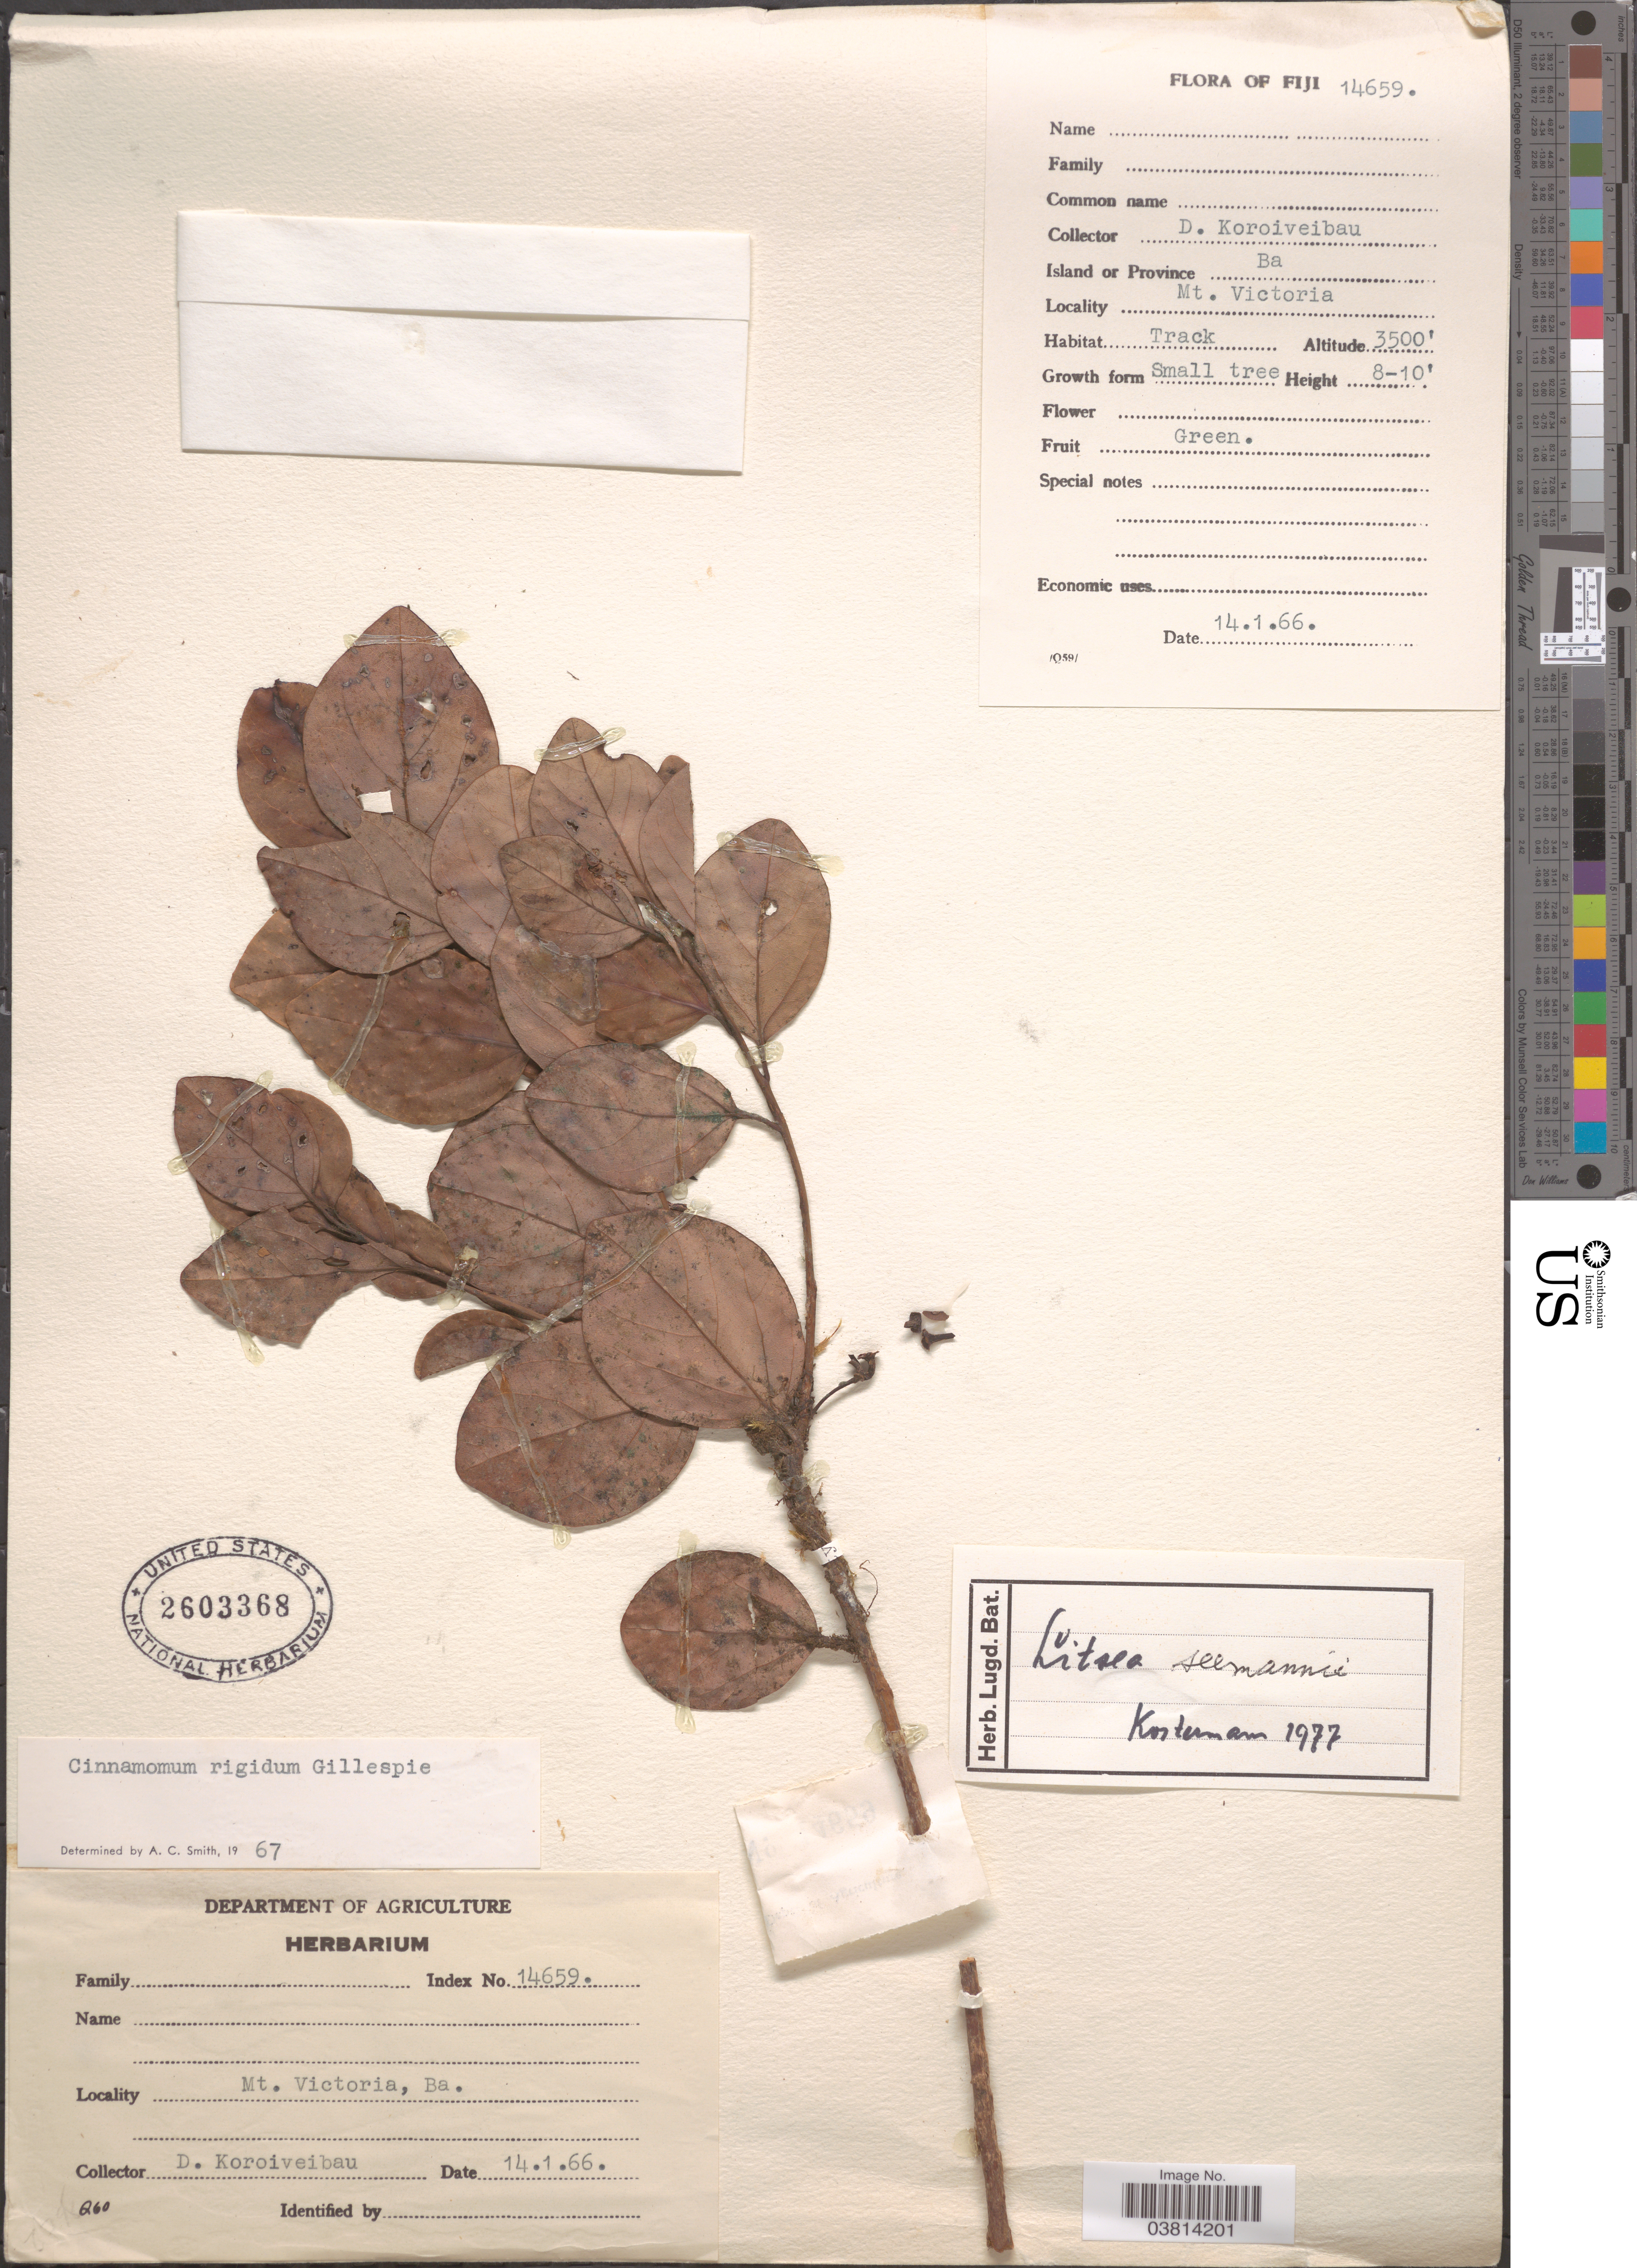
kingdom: Plantae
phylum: Tracheophyta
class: Magnoliopsida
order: Laurales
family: Lauraceae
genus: Litsea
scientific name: Litsea seemannii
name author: (Meisn.) Drake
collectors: D. Koroiveibau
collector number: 14659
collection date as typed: Transcribed d/m/y: 14/1/66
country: Fiji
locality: Island or Province Ba. Mt. Victoria. Track.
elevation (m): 1067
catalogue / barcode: US 2603368